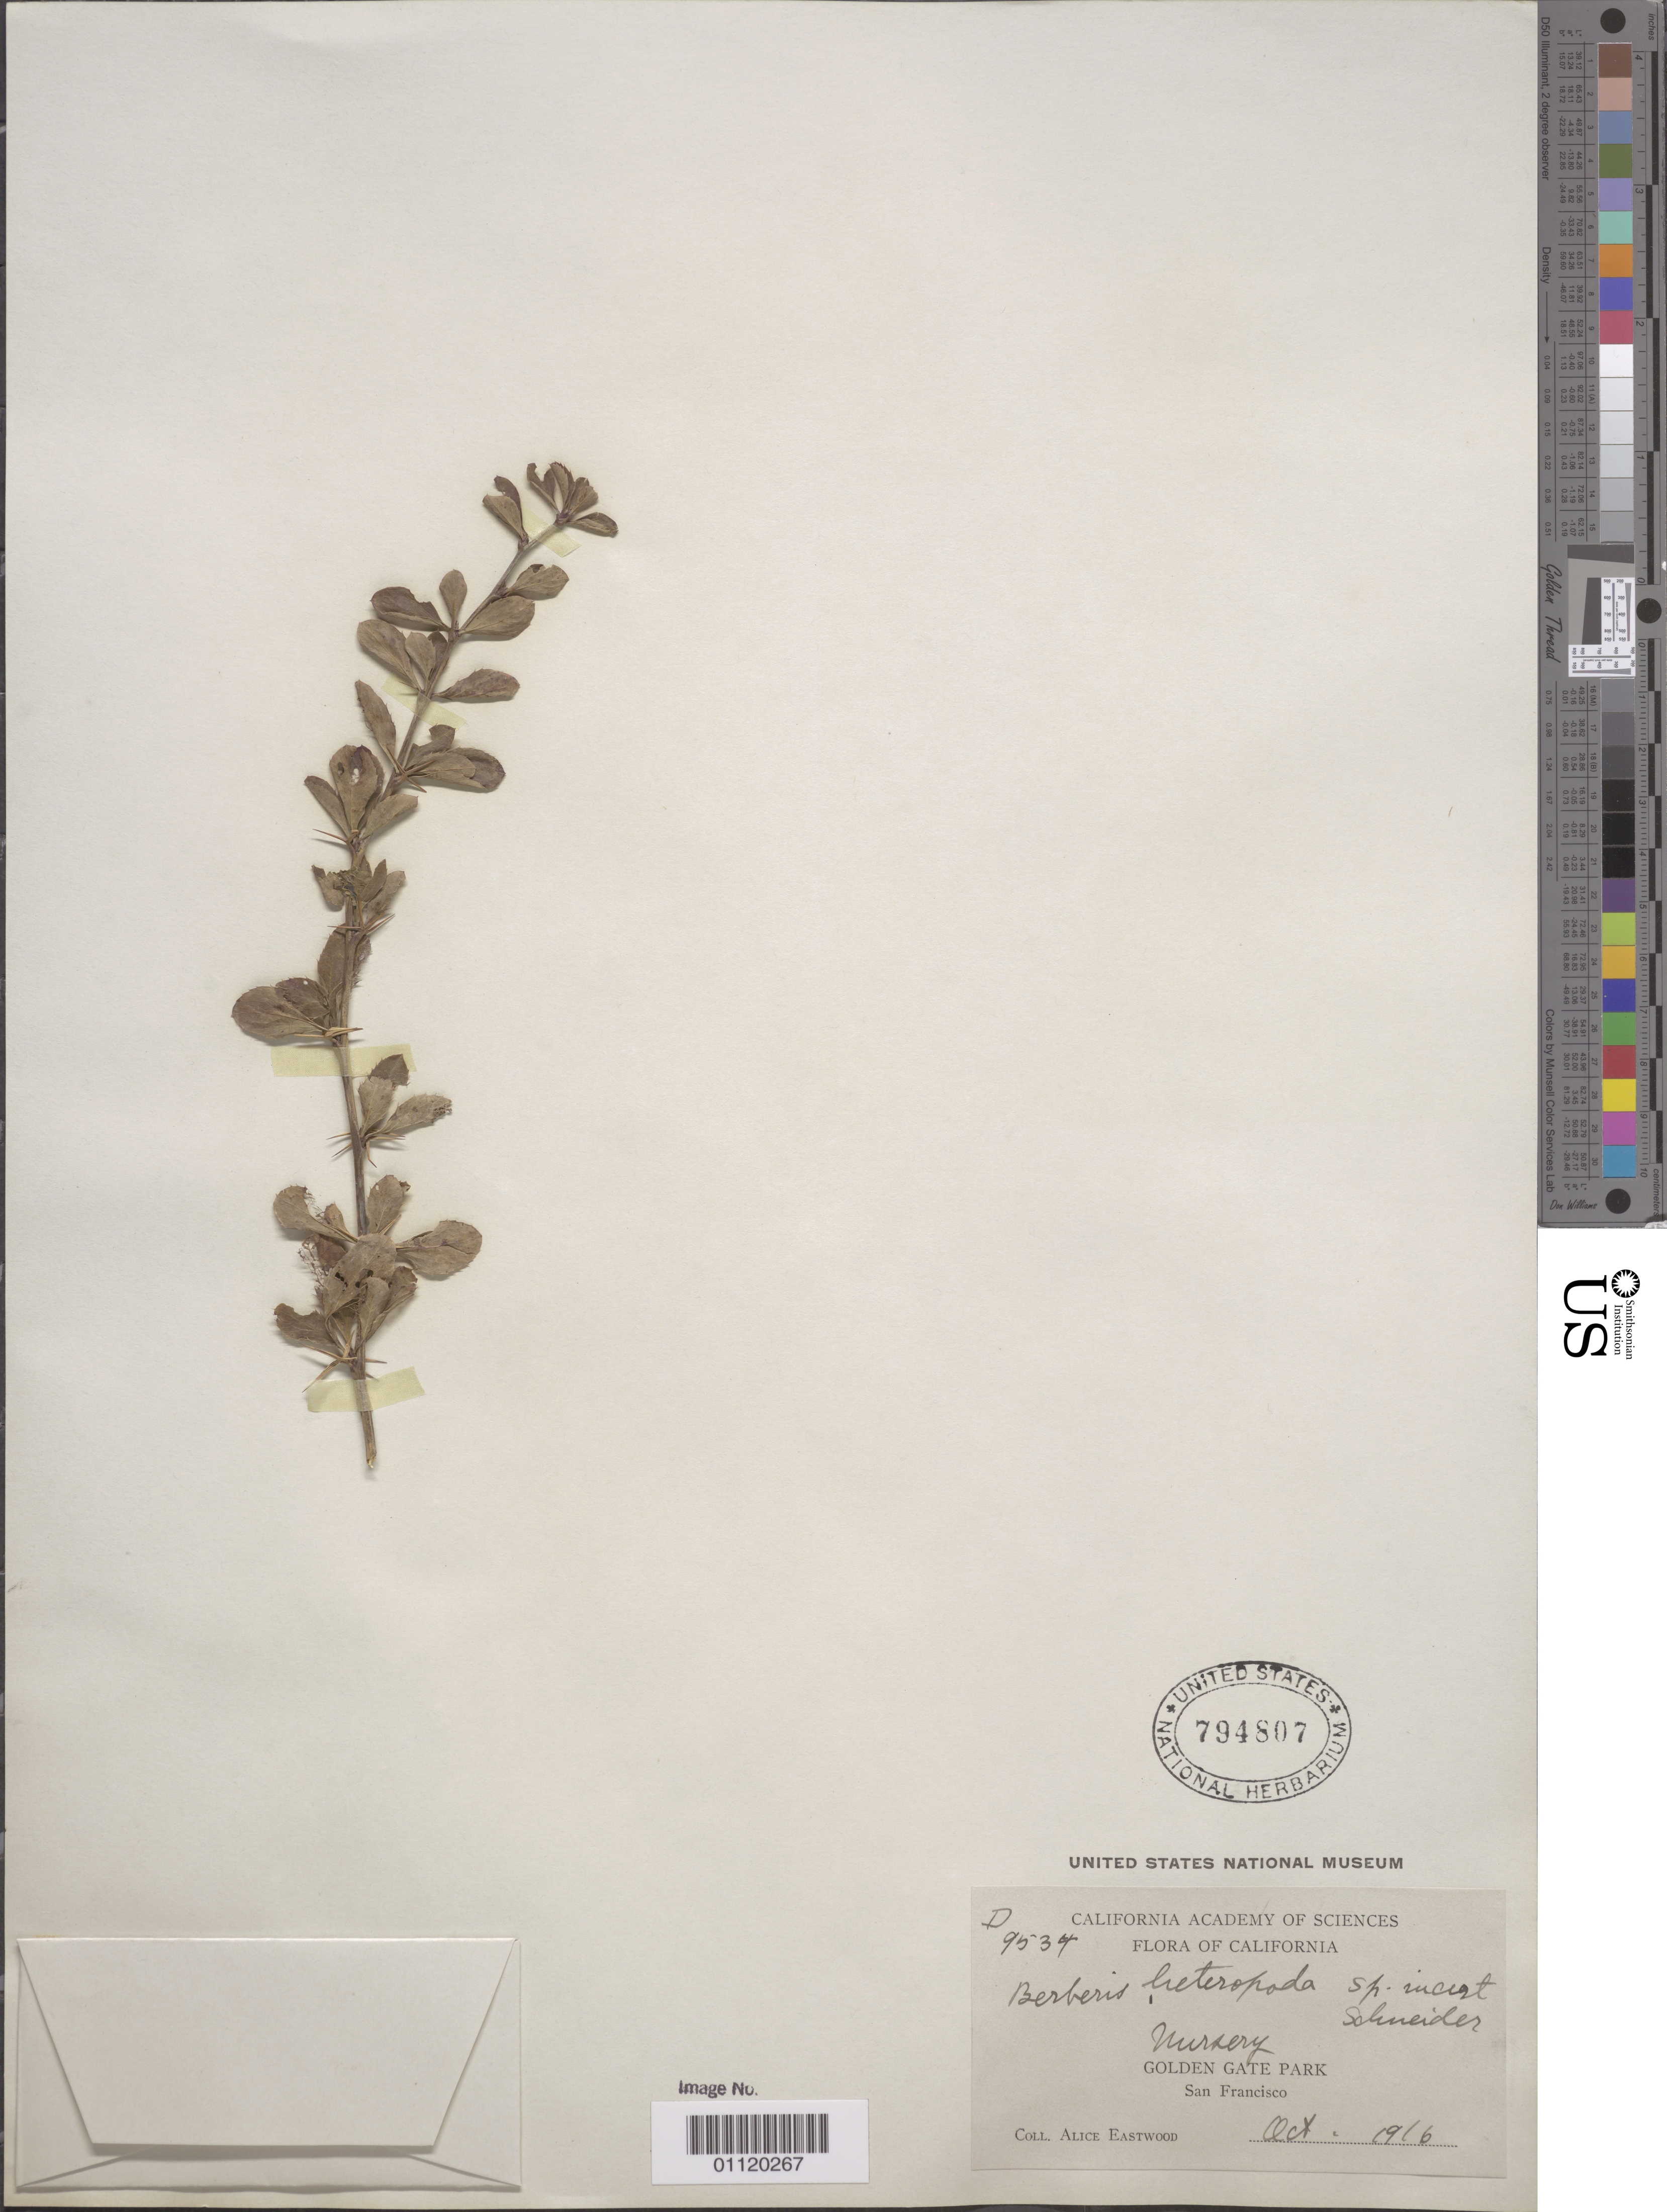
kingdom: Plantae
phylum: Tracheophyta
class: Magnoliopsida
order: Ranunculales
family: Berberidaceae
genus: Berberis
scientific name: Berberis heteropoda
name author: Schrenk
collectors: A. Eastwood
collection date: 1916-10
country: United States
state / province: California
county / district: San Francisco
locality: Golden Gate Park, San Francisco.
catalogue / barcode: US 794807